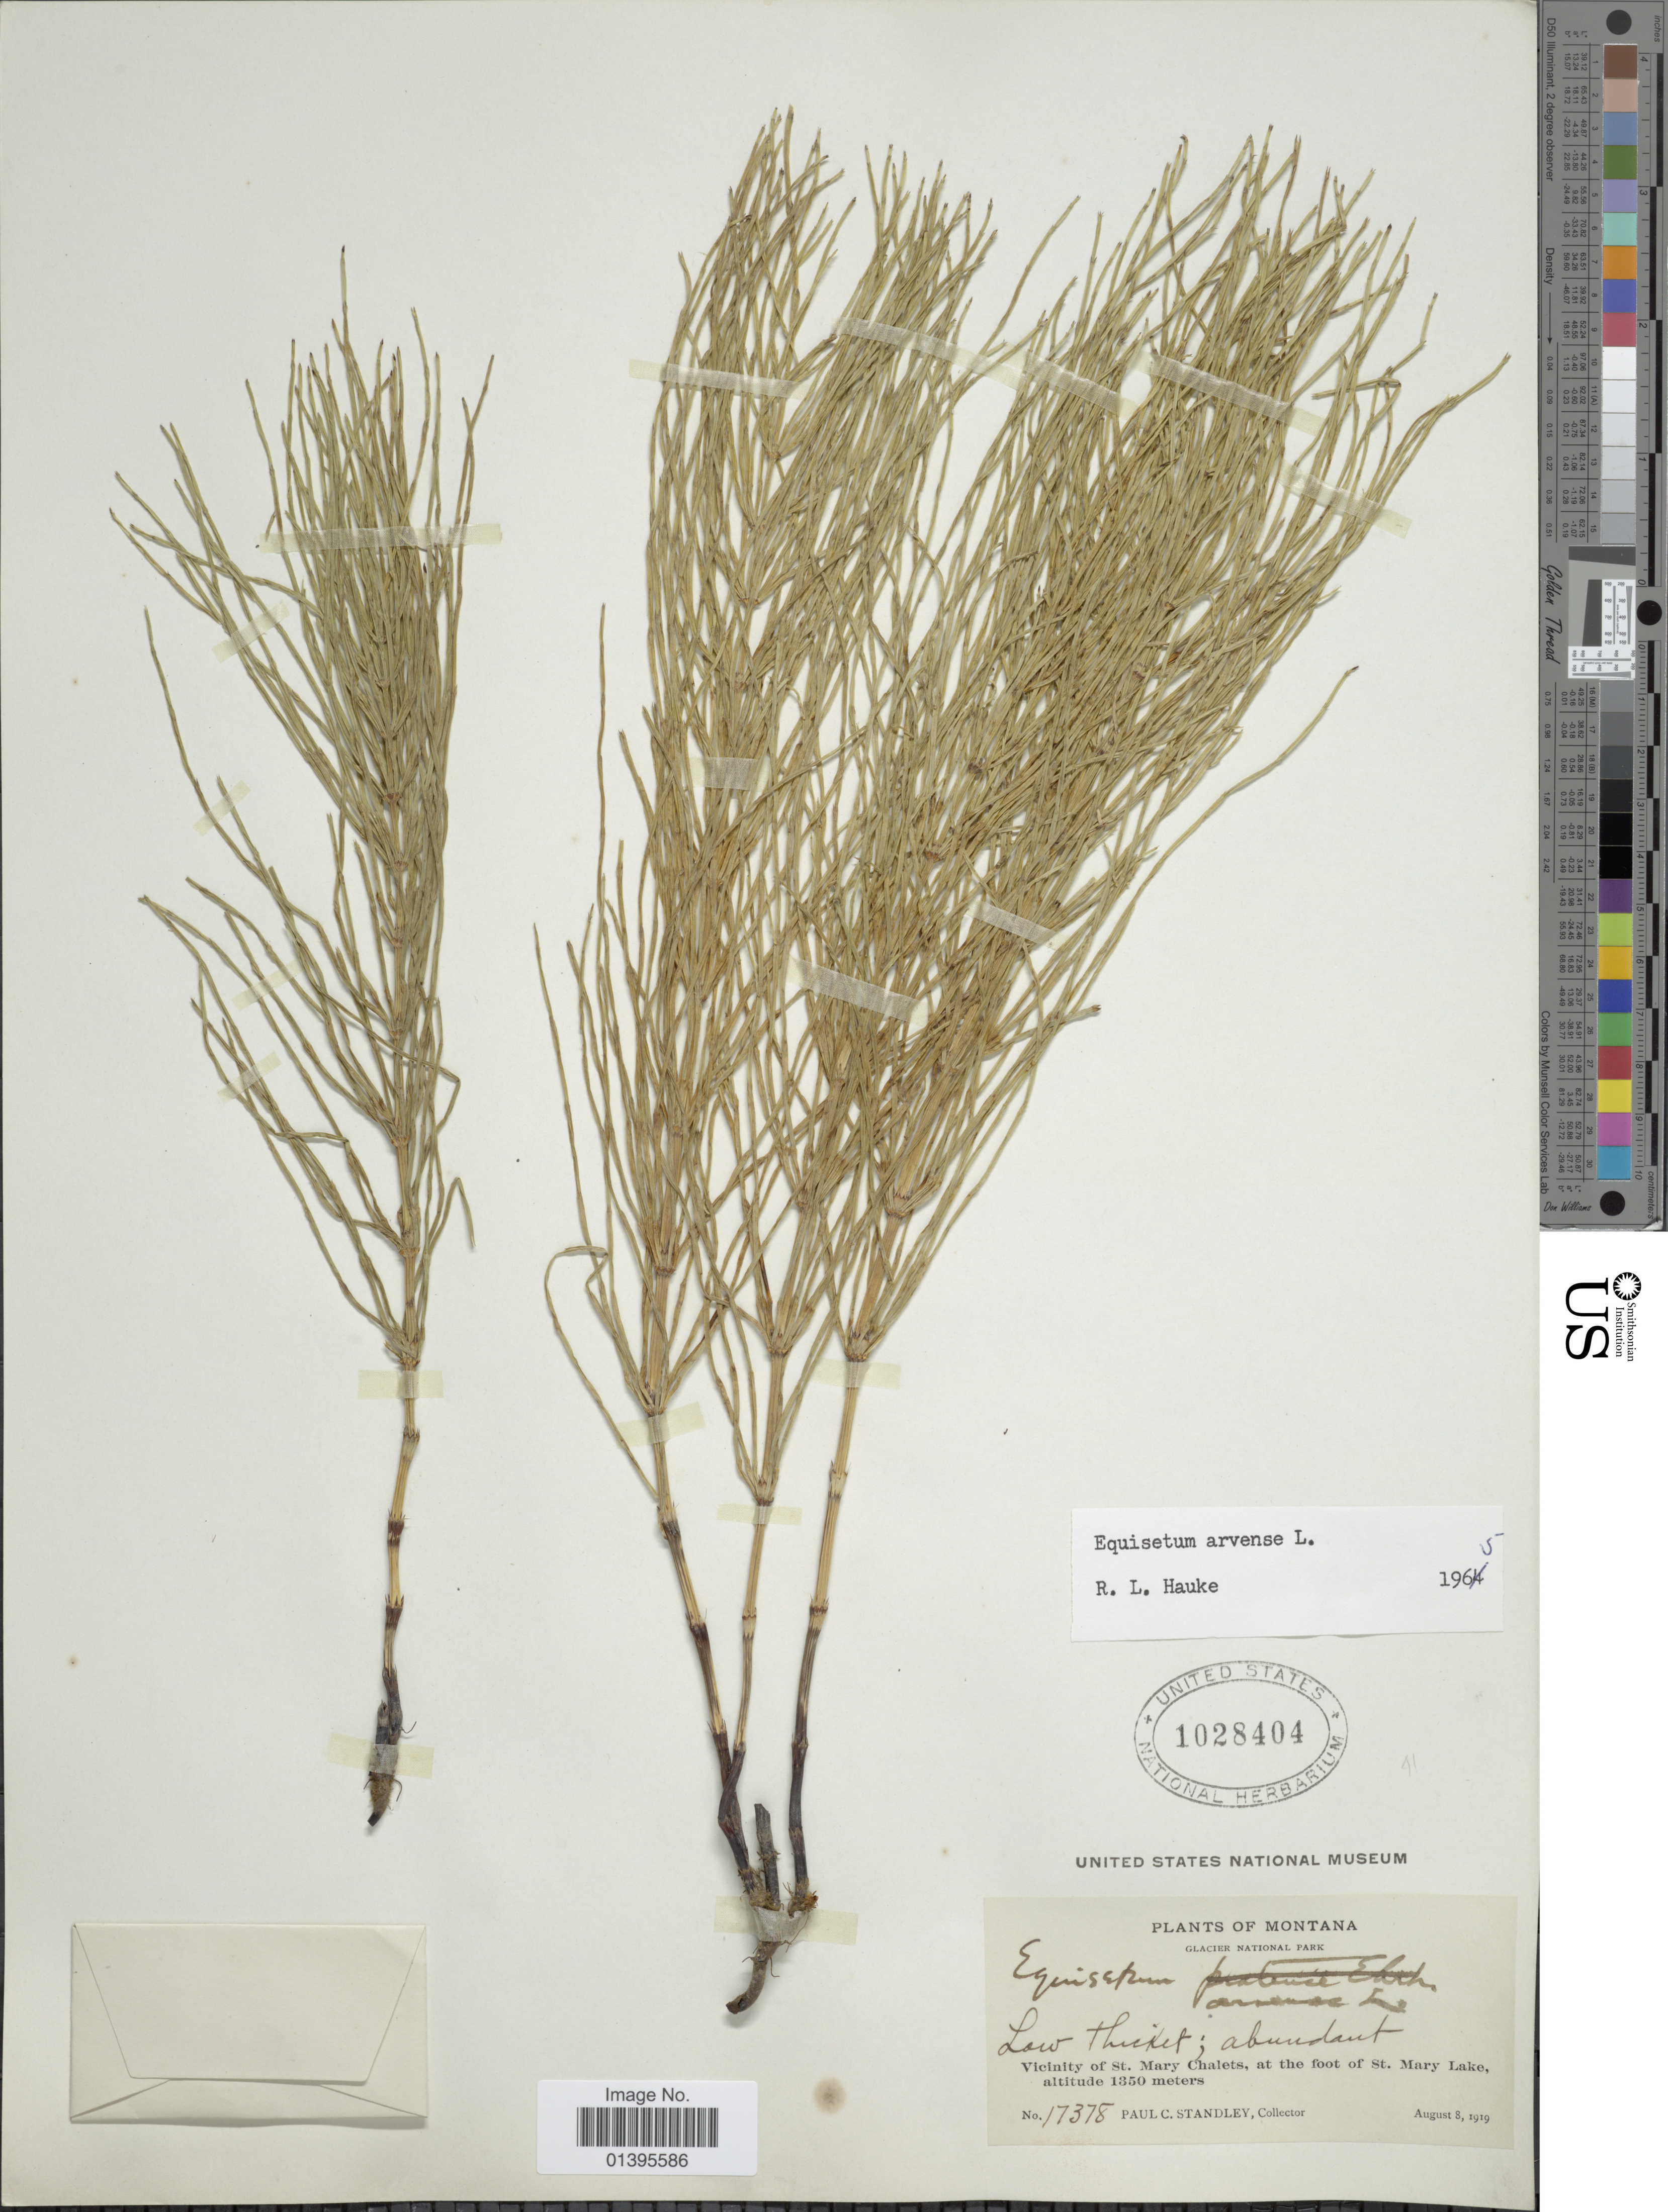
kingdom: Plantae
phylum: Tracheophyta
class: Polypodiopsida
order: Equisetales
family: Equisetaceae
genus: Equisetum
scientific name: Equisetum arvense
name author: L.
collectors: P. C. Standley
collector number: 17378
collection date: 1919-08-08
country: United States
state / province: Montana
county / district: Glacier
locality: Glacier National Park, Vicinity of St. Mary Chalets, at the foot of St. Mary Lake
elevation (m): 1350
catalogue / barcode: US 1028404